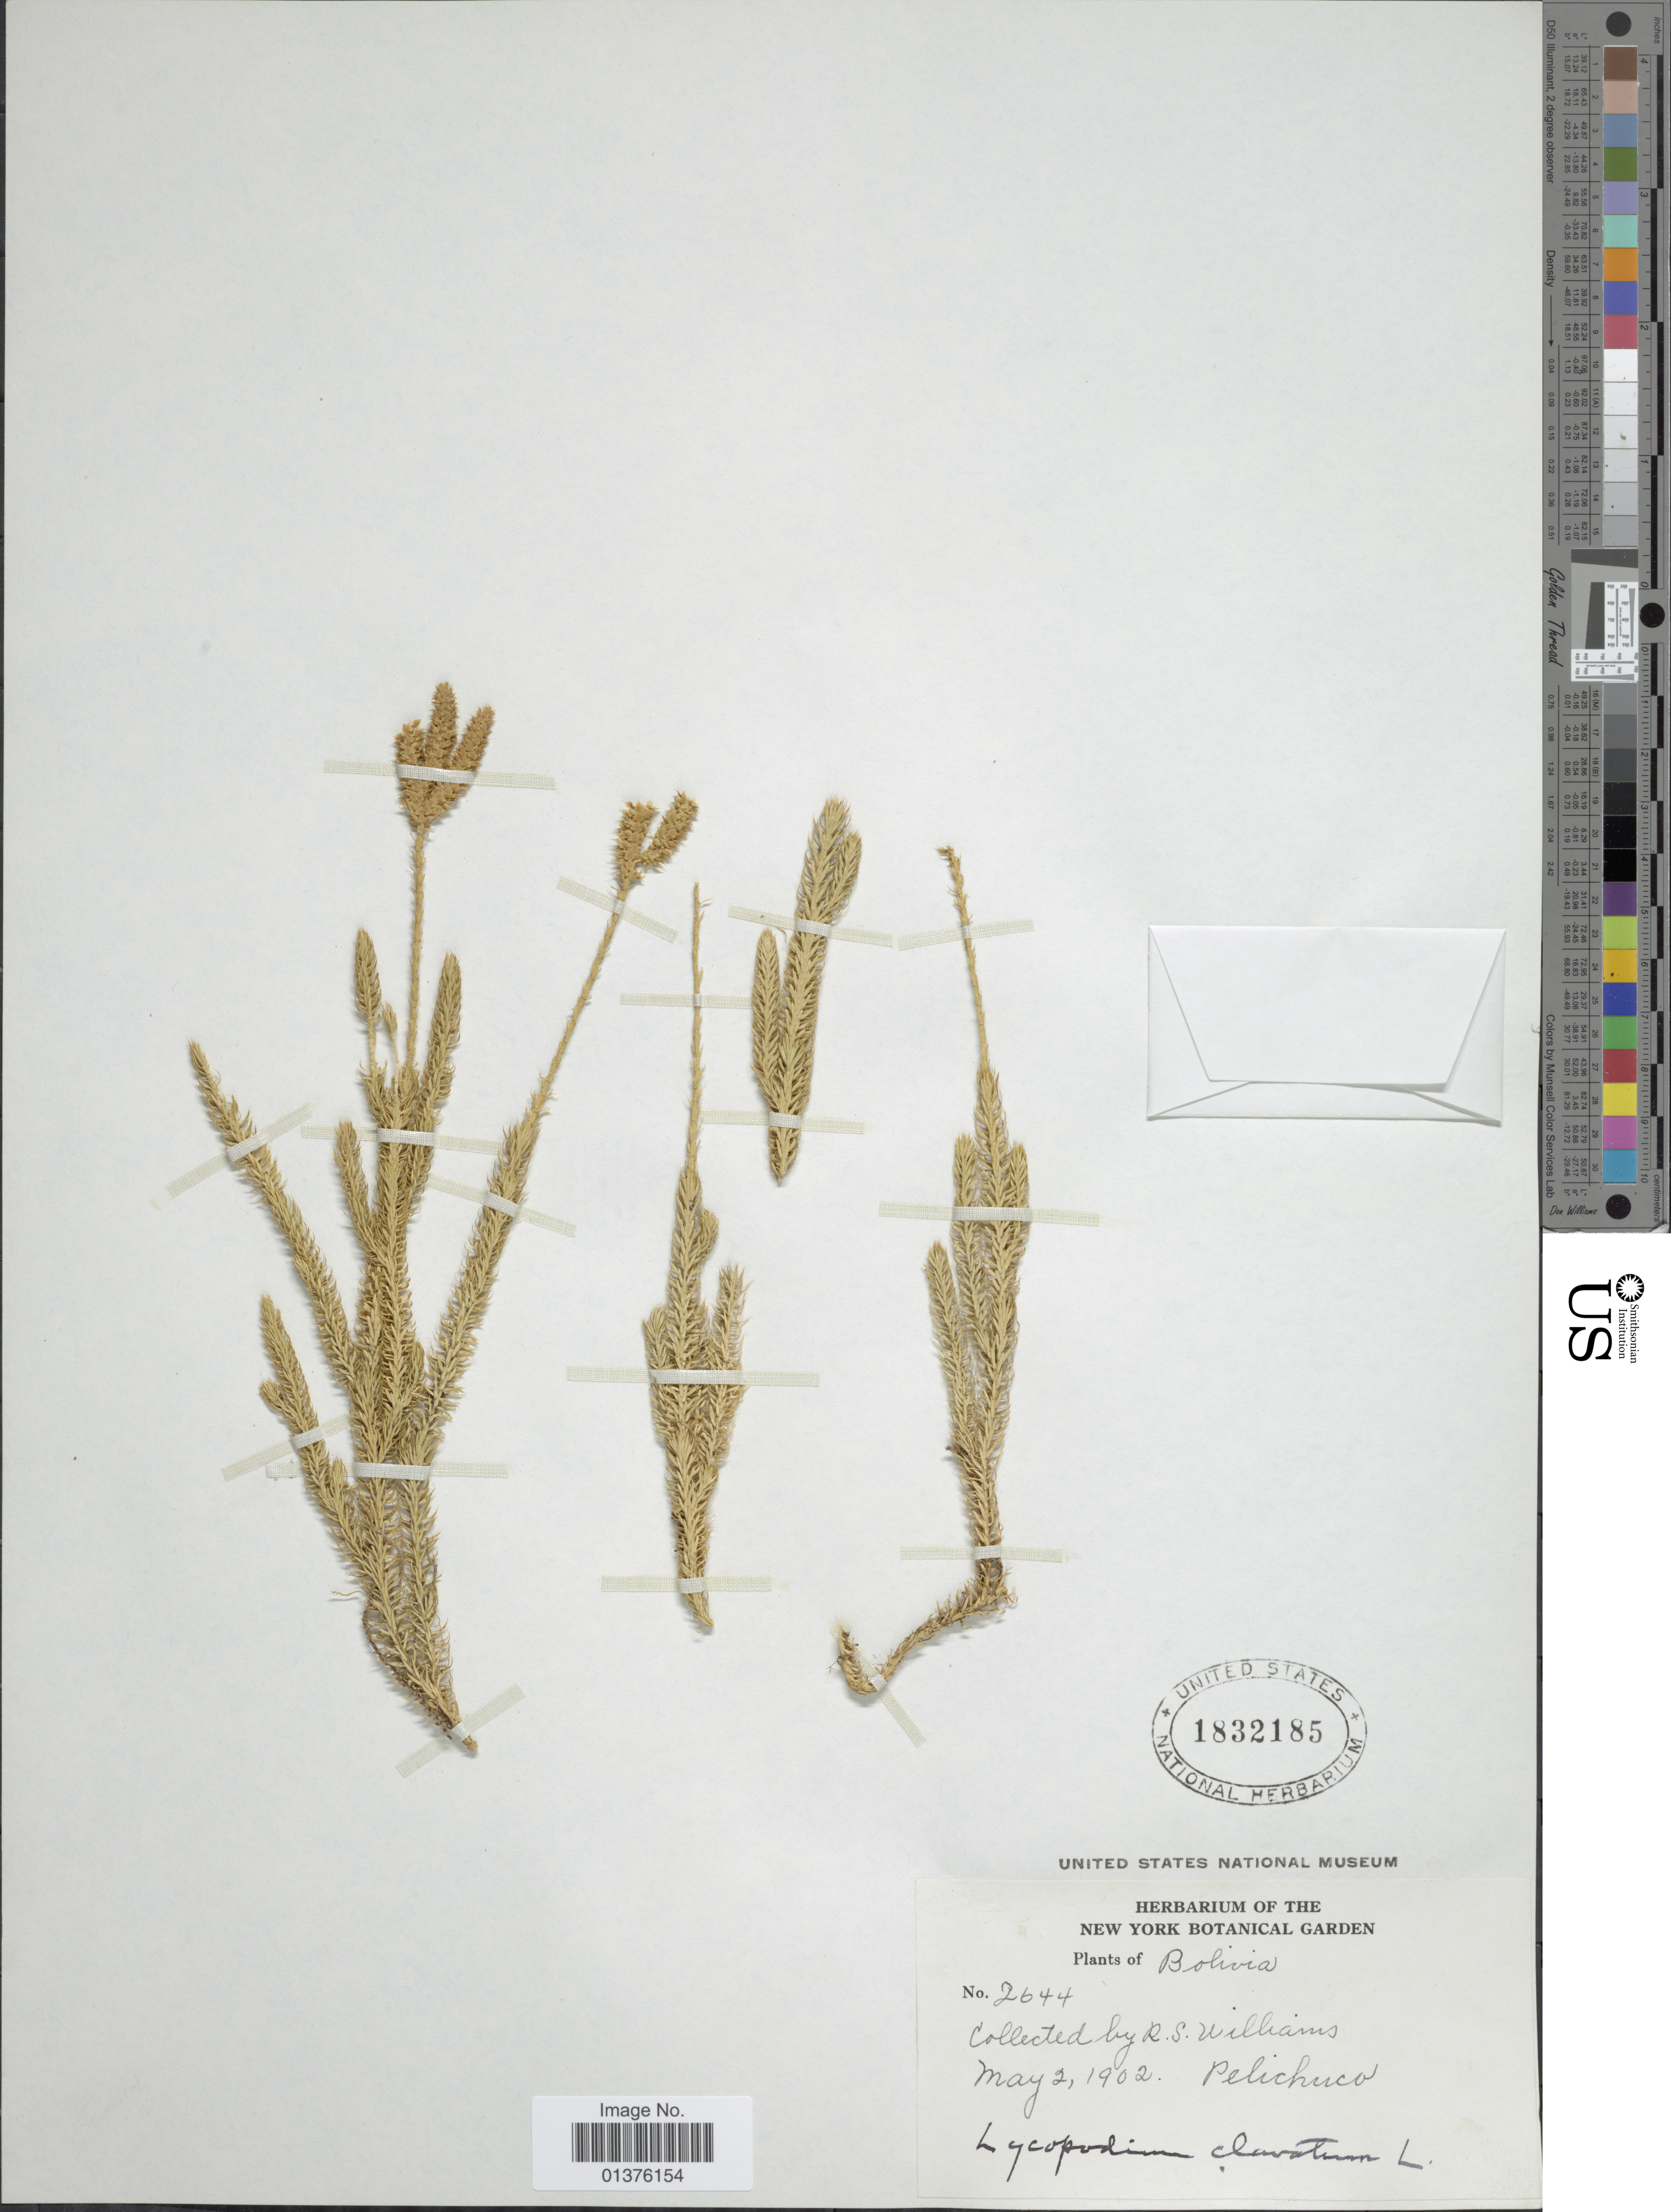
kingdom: Plantae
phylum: Tracheophyta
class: Lycopodiopsida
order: Lycopodiales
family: Lycopodiaceae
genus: Lycopodium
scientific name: Lycopodium clavatum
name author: L.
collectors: R. S. Williams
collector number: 2644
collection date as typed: May 2, '02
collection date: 1902-05-02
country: Bolivia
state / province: La Paz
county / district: Franz Tamayo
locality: Pelechuco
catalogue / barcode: US 1832185